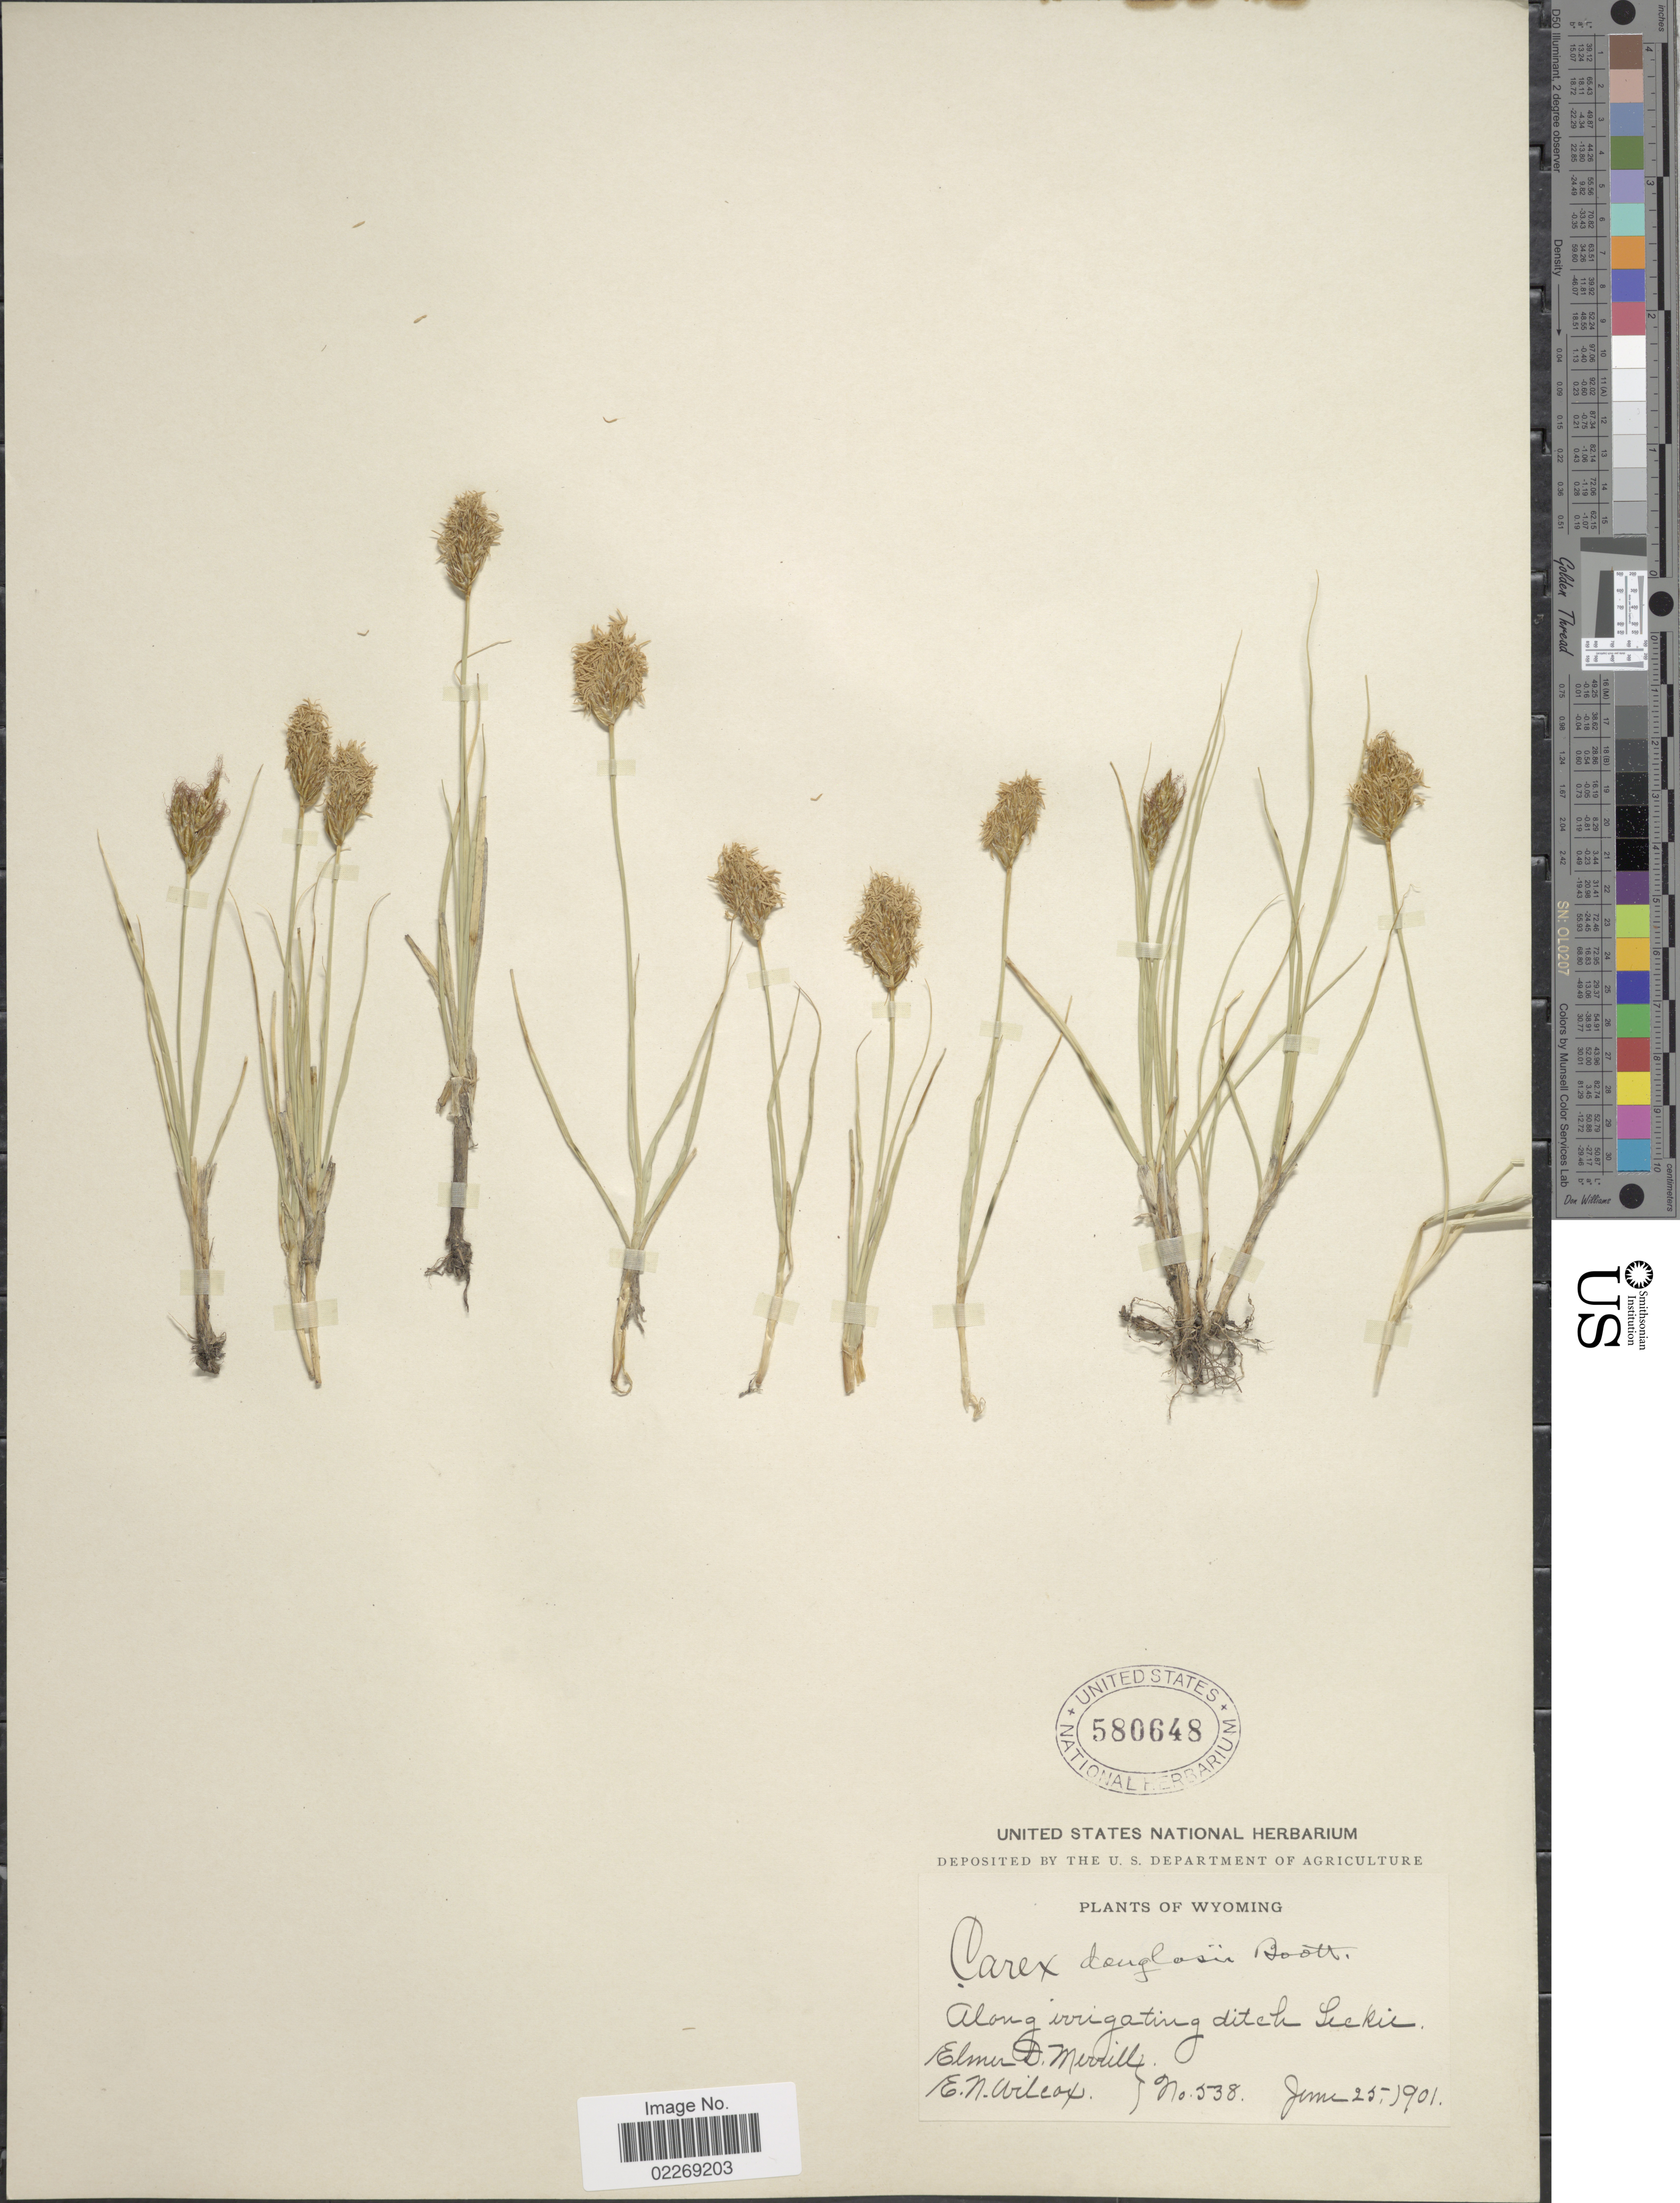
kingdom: Plantae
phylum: Tracheophyta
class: Liliopsida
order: Poales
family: Cyperaceae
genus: Carex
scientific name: Carex douglasii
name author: Boott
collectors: E. D. Merrill & E. Wilcox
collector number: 538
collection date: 1901-06-25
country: United States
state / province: Wyoming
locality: Leckie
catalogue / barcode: US 580648